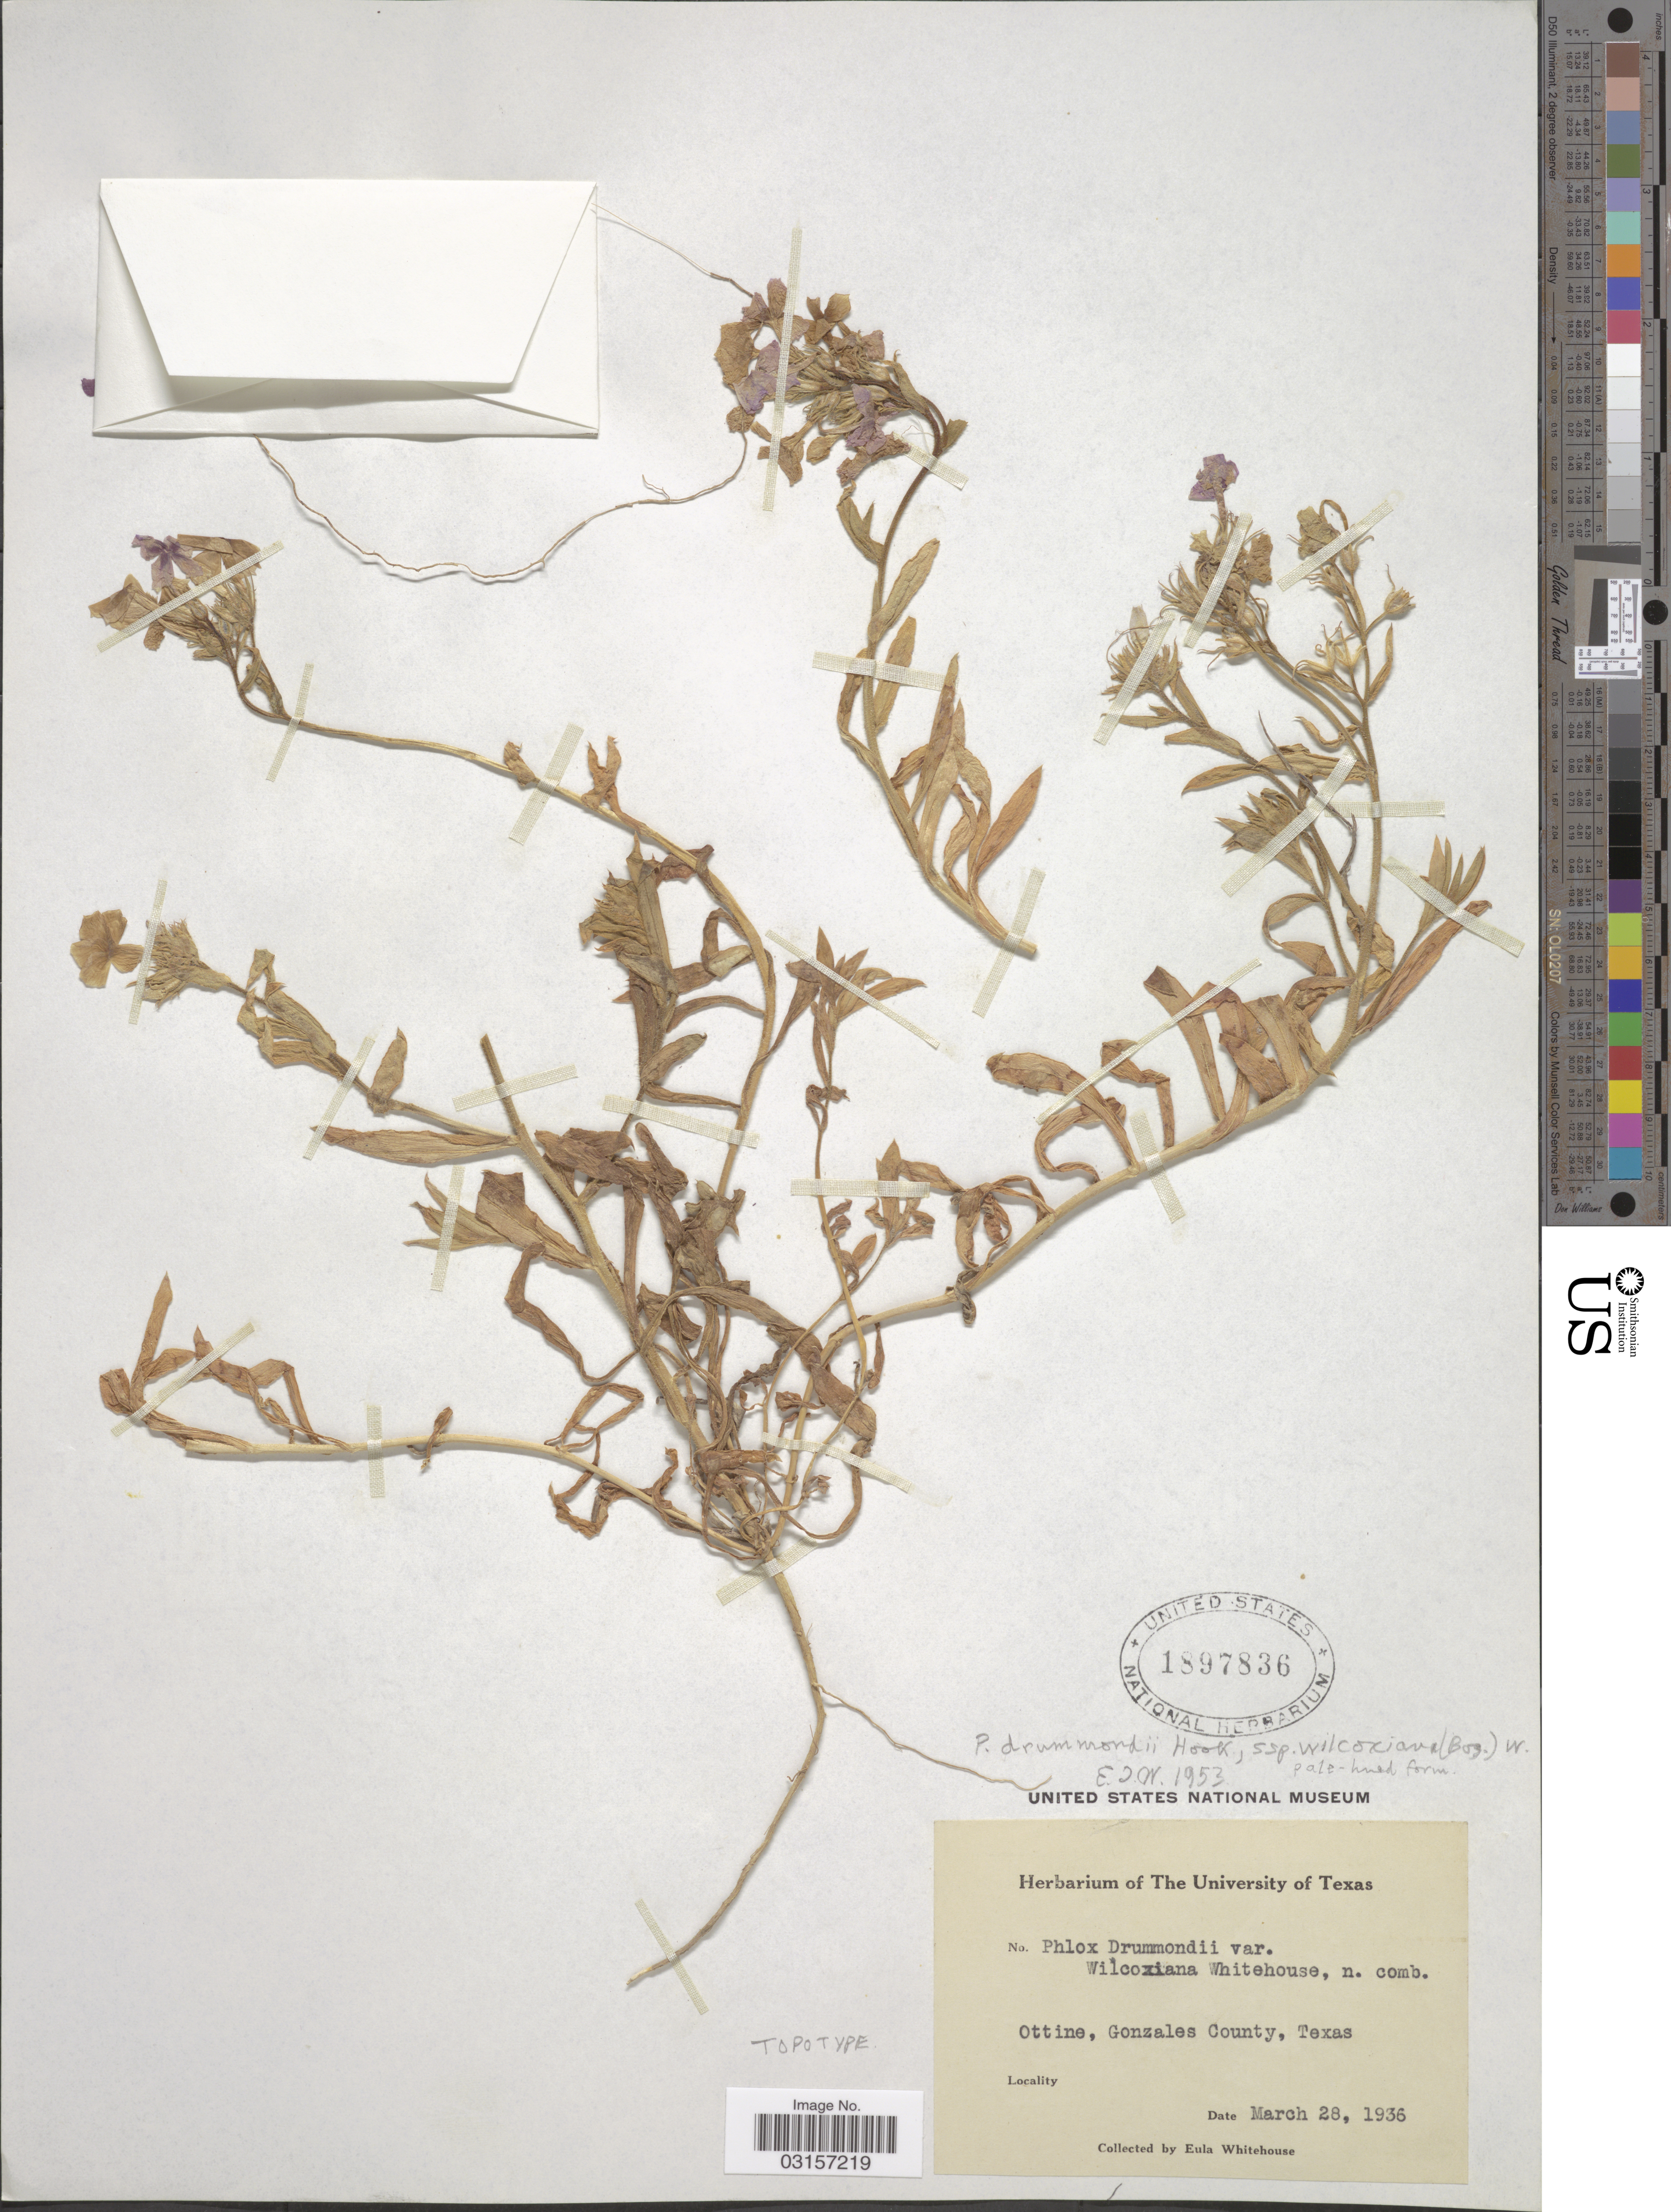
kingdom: Plantae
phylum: Tracheophyta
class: Magnoliopsida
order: Ericales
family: Polemoniaceae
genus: Phlox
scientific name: Phlox drummondii subsp. wilcoxiana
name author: Wherry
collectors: E. Whitehouse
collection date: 1936-03-28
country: United States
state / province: Texas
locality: Ottine, Gonzales County, Texas.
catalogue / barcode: US 1897836